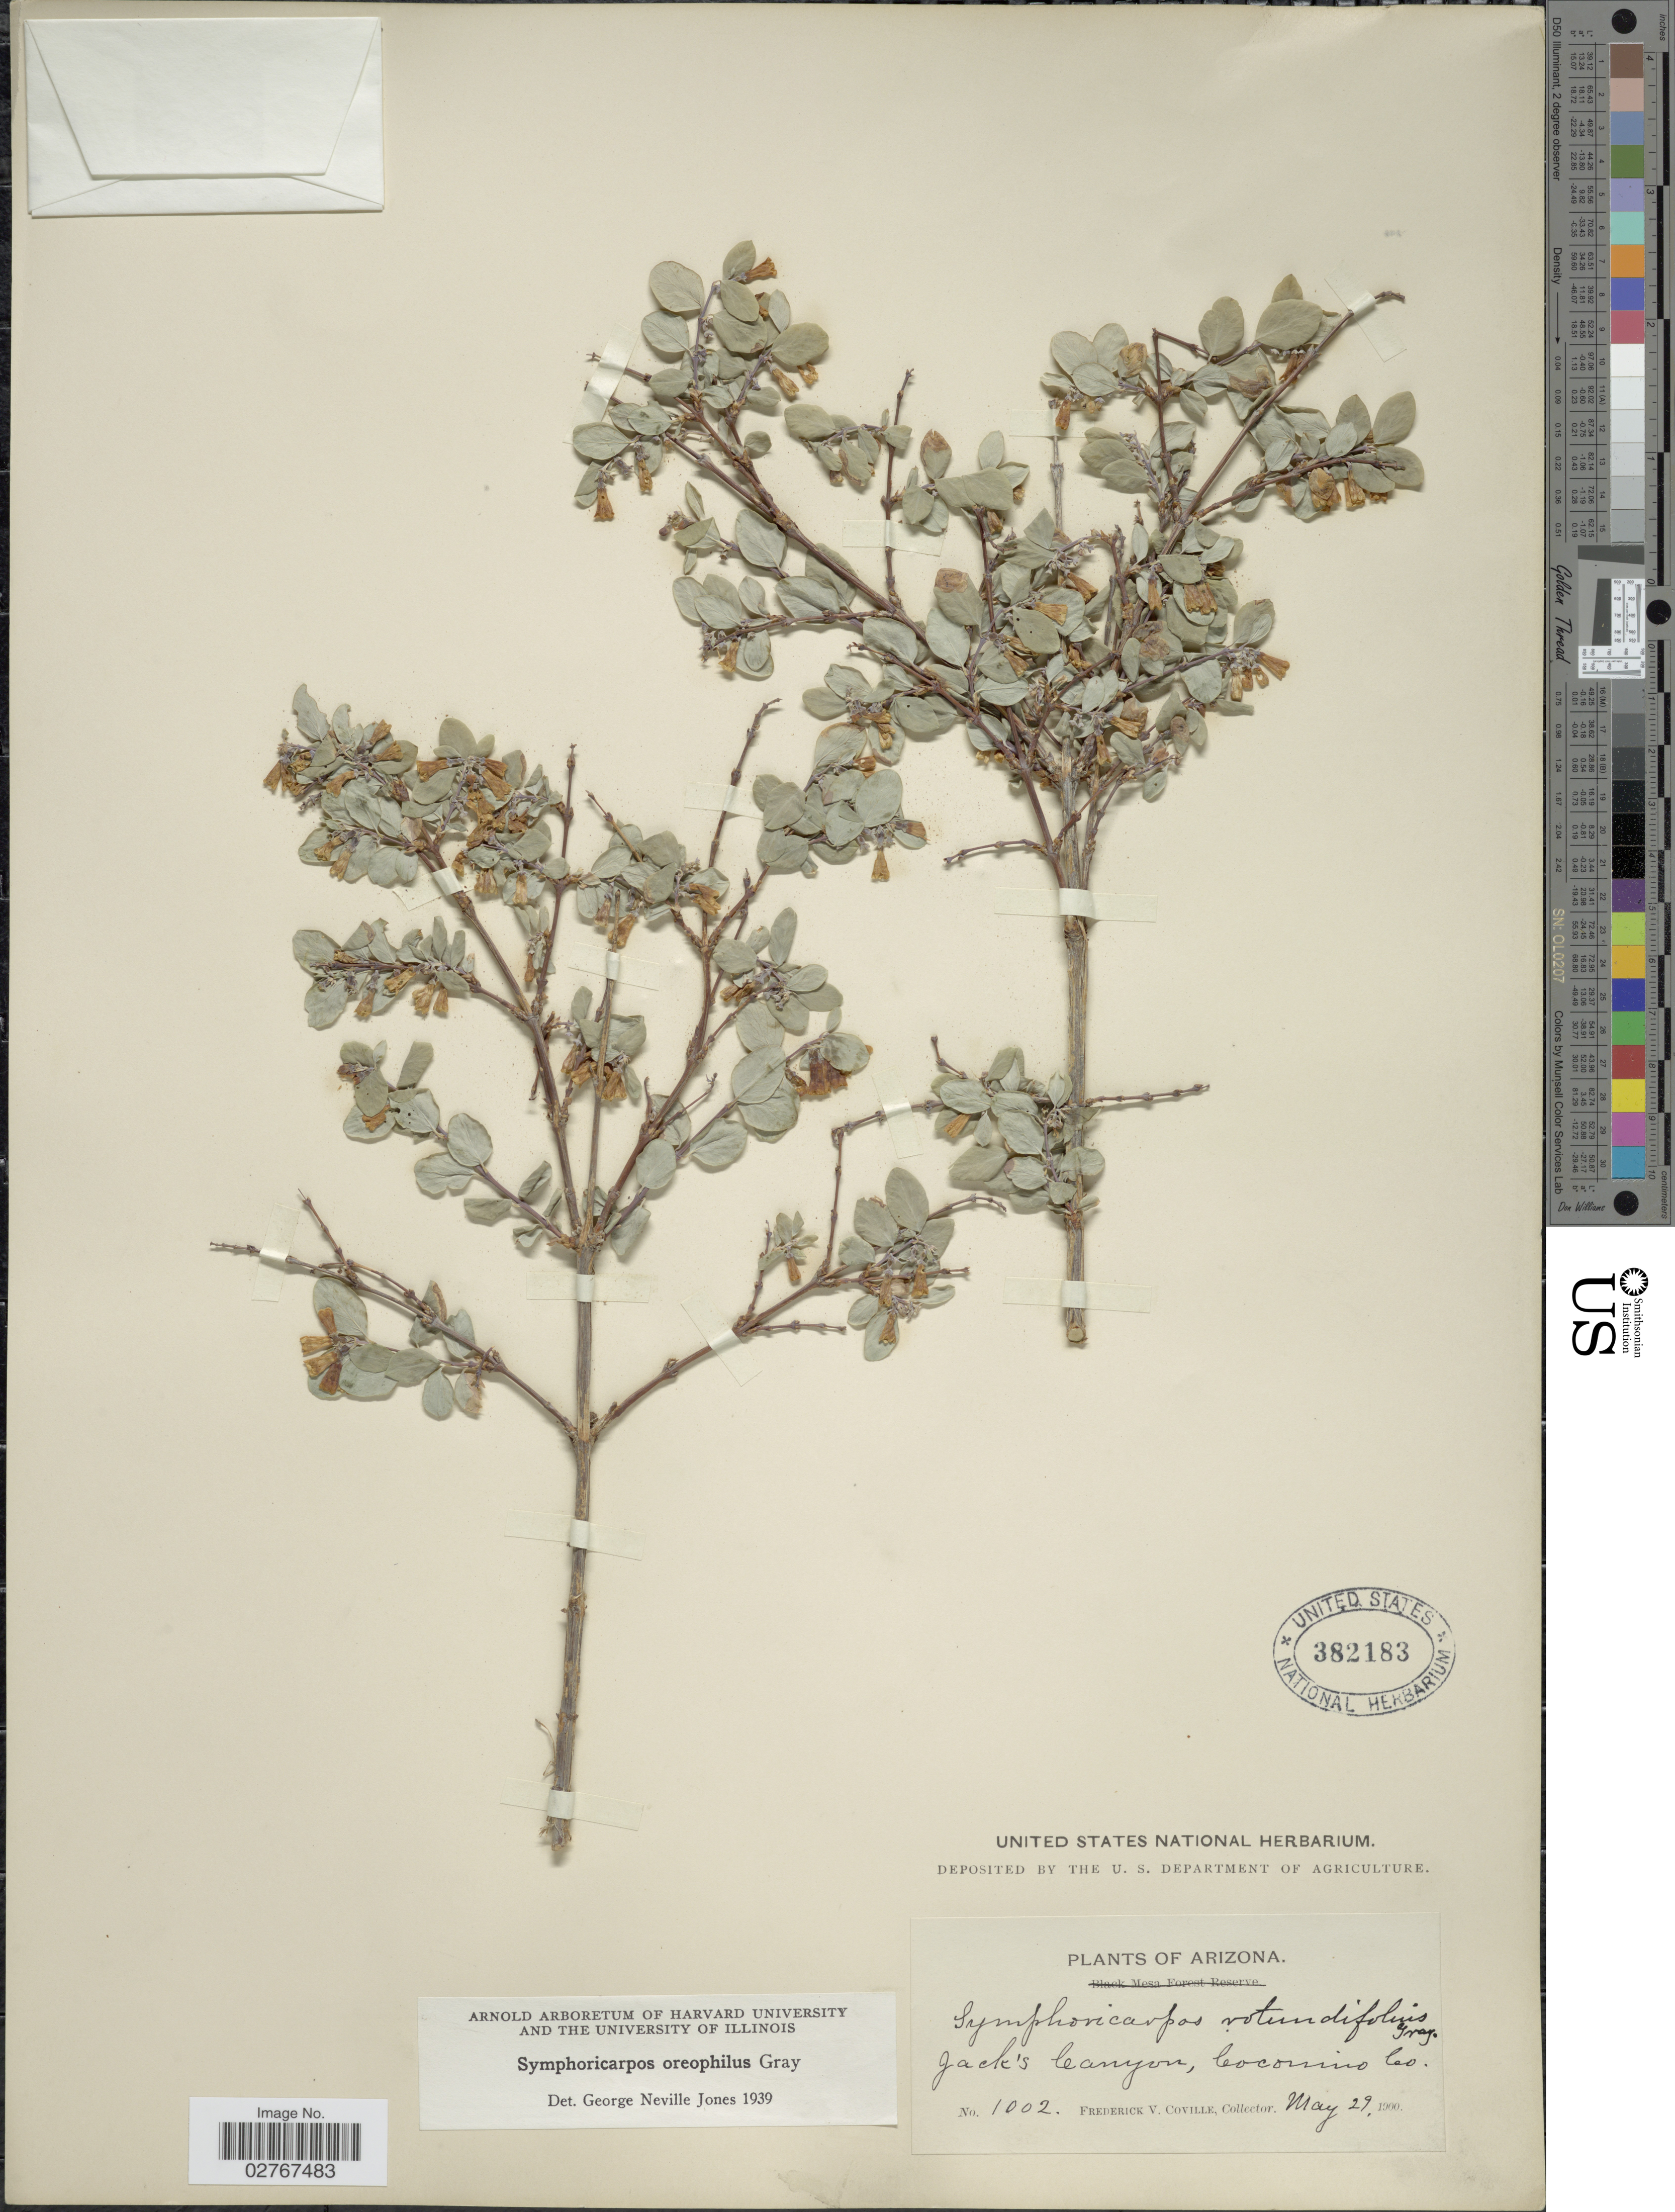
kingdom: Plantae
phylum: Tracheophyta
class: Magnoliopsida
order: Dipsacales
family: Caprifoliaceae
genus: Symphoricarpos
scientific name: Symphoricarpos oreophilus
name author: A. Gray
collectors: F. V. Coville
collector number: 1002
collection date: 1900-05-29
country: United States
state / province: Arizona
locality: Jack's Canyon, Coconino Co.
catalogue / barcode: US 382183